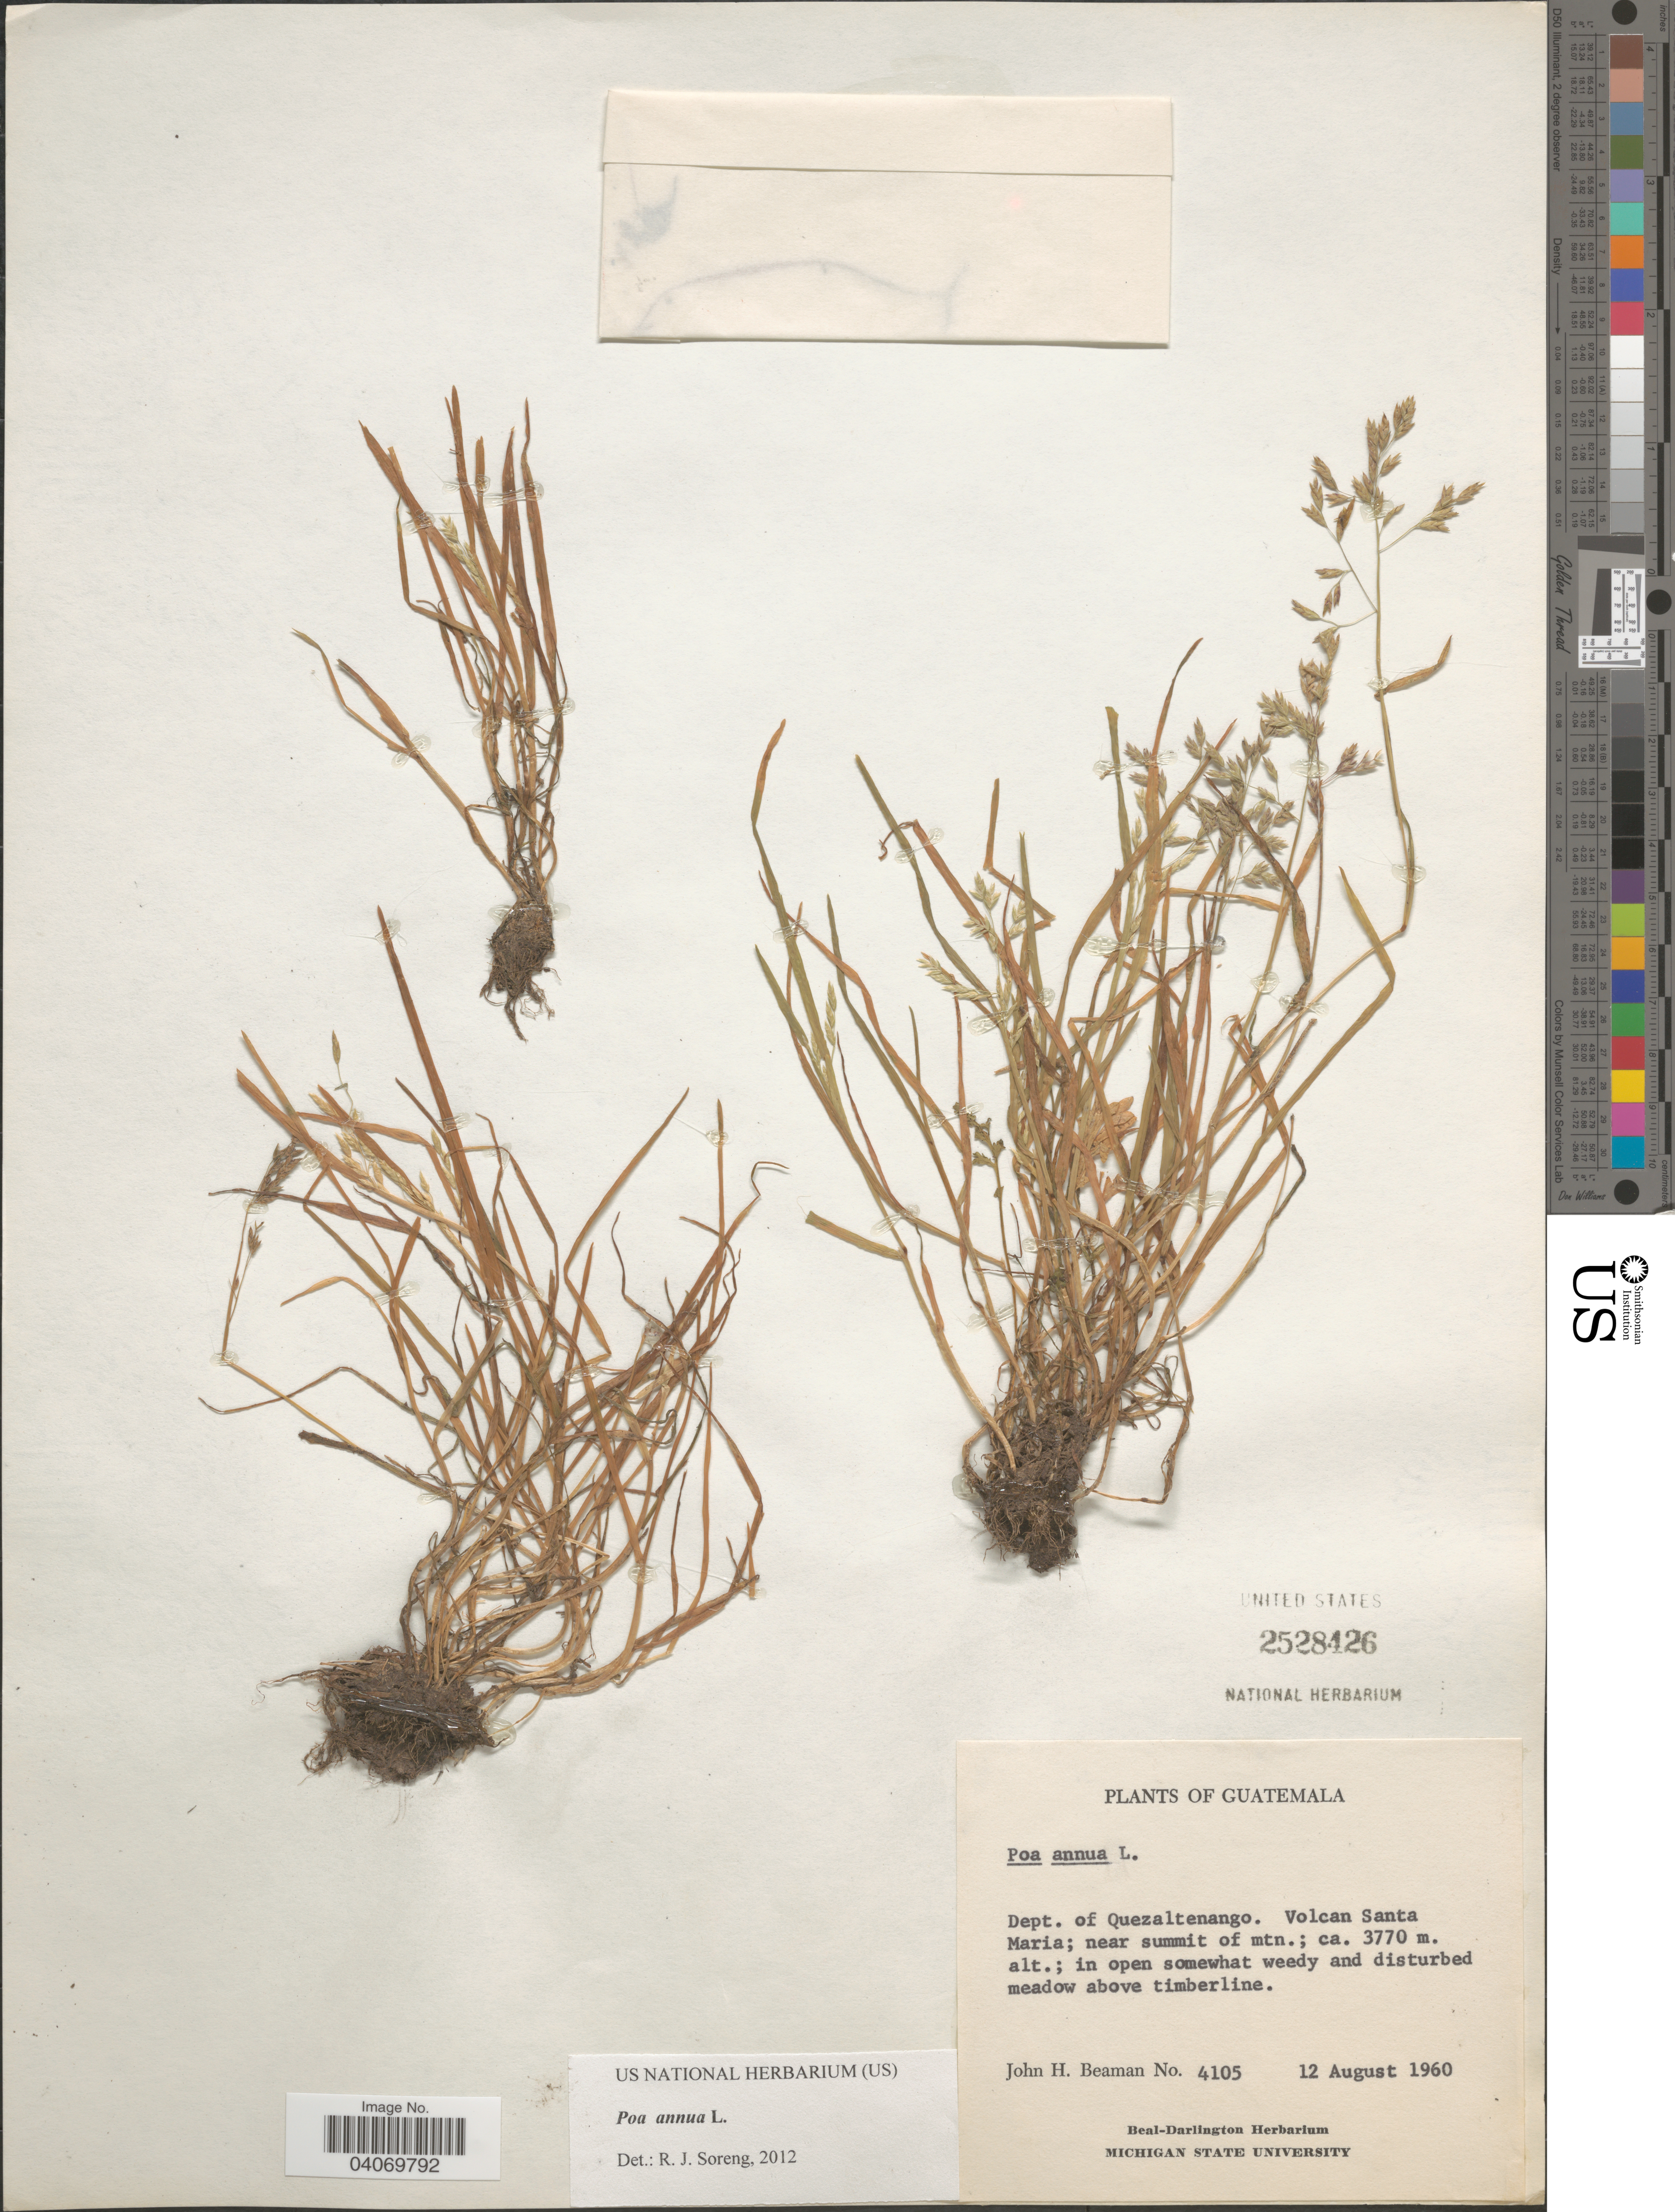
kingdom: Plantae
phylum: Tracheophyta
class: Liliopsida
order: Poales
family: Poaceae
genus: Poa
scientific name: Poa annua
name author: L.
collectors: J. H. Beaman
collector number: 4105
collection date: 1960-08-12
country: Guatemala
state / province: Quetzaltenango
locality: Dept. of Quezaltenango. Volcan Santa Maria; near summit of mtn.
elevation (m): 3770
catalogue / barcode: US 2528426